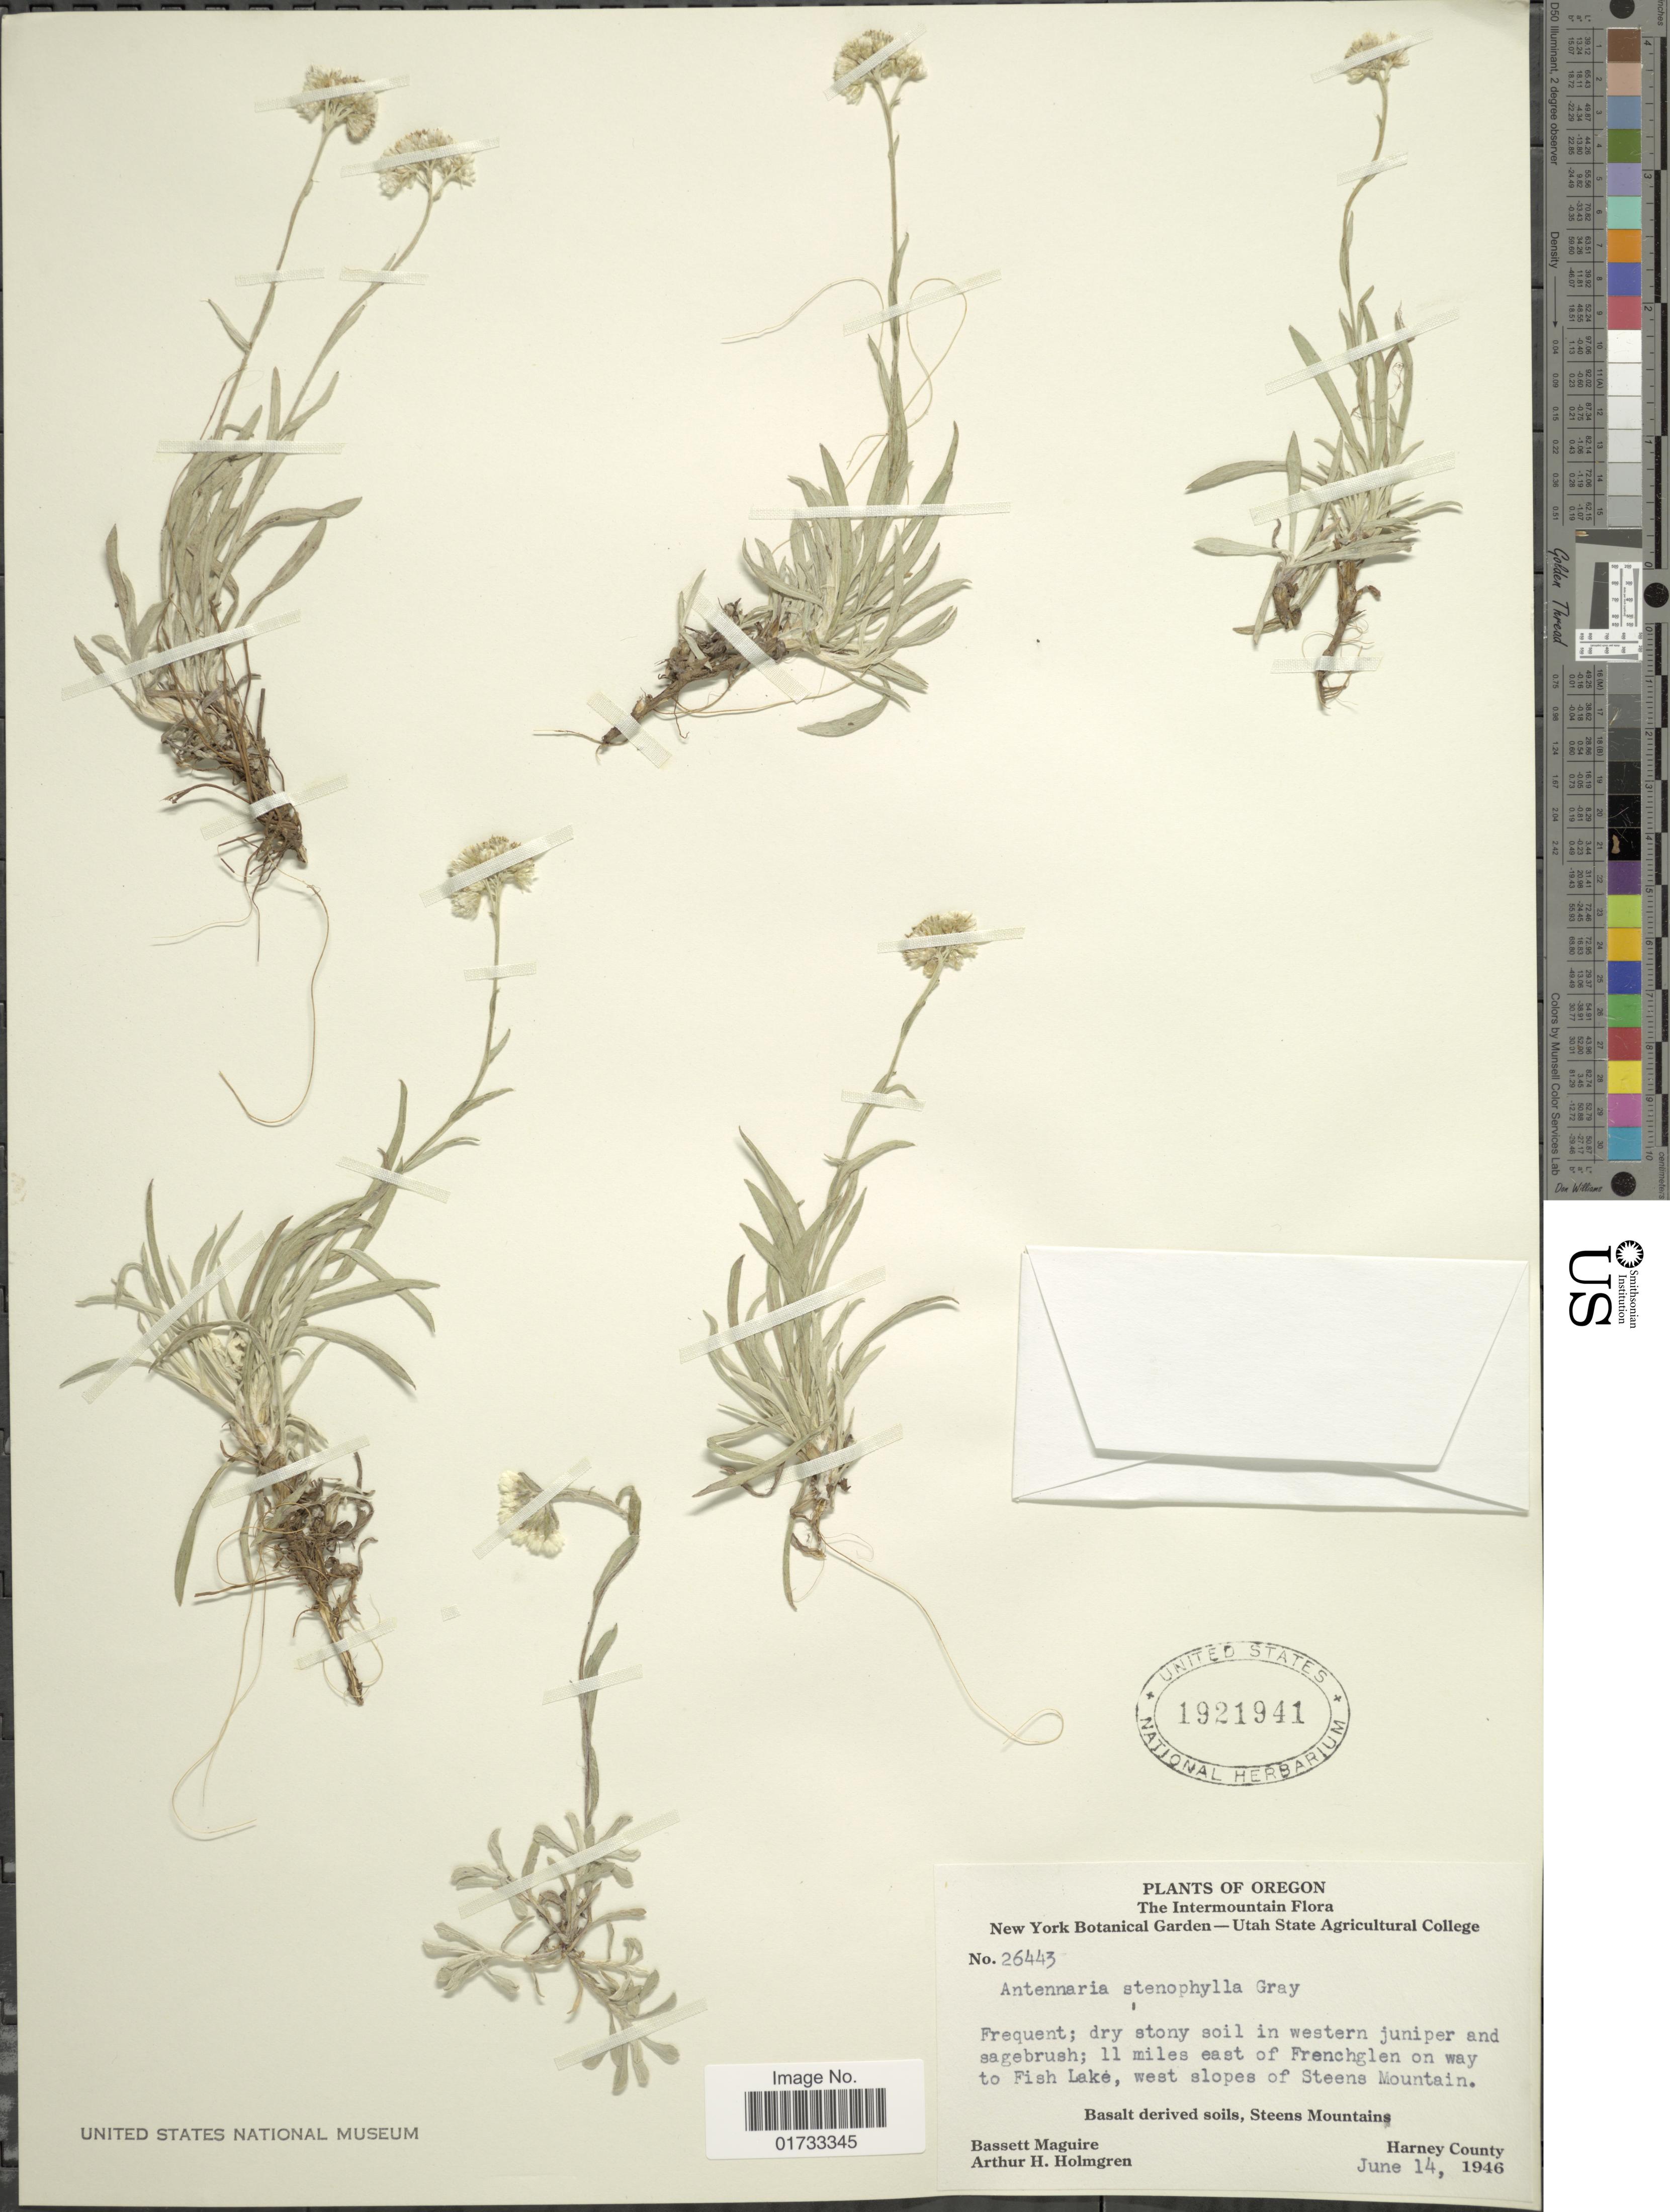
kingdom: Plantae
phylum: Tracheophyta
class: Magnoliopsida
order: Asterales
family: Asteraceae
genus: Antennaria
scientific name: Antennaria stenophylla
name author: (A. Gray) A. Gray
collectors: B. Maguire & A. H. Holmgren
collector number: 26443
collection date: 1946-06-14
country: United States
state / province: Oregon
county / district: Harney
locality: Intermountain, dry stony soil in western juniper and sagebrush; 11 miles east of Frenchlen on way to Fish Lake, west slopes of Steens Mountain, Basalt derived soils, Steens Mountains, Harney County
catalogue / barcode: US 1921941